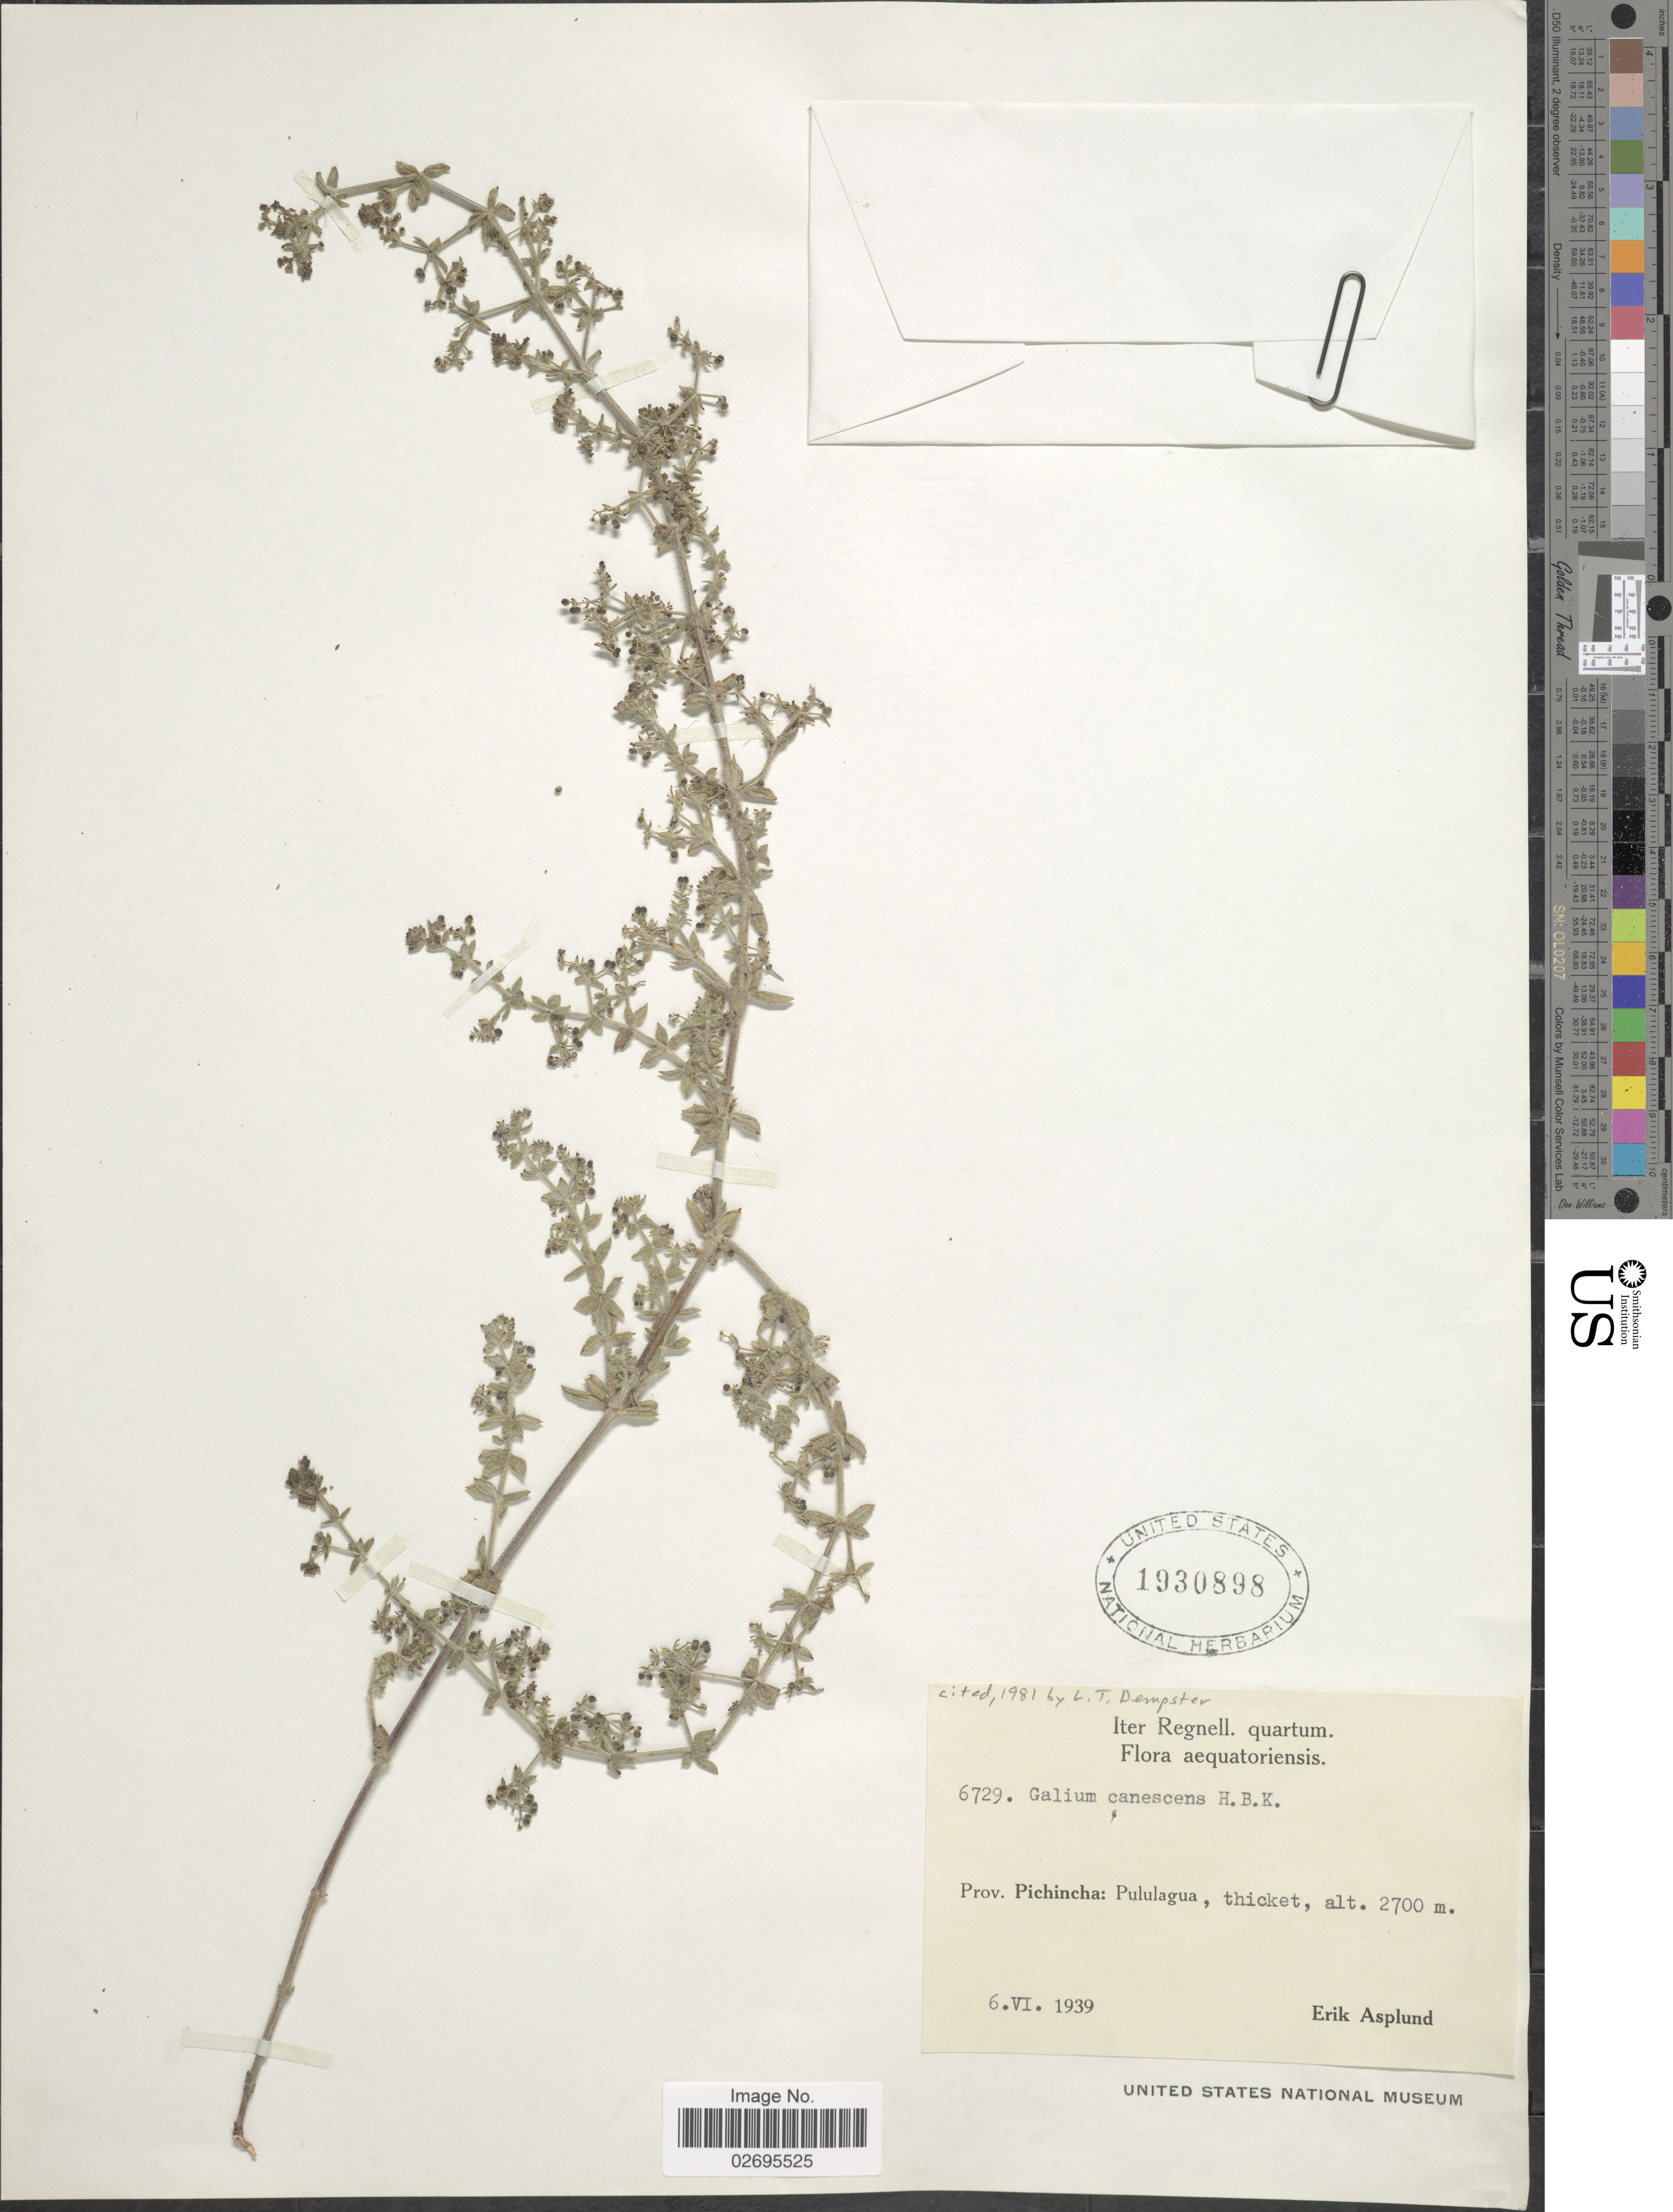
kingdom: Plantae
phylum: Tracheophyta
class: Magnoliopsida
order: Gentianales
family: Rubiaceae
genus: Galium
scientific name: Galium canescens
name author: Kunth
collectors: E. Asplund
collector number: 6729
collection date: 1939-06-06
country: Ecuador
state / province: Pichincha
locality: Pululagua, thicket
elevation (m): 2700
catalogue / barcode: US 1930898